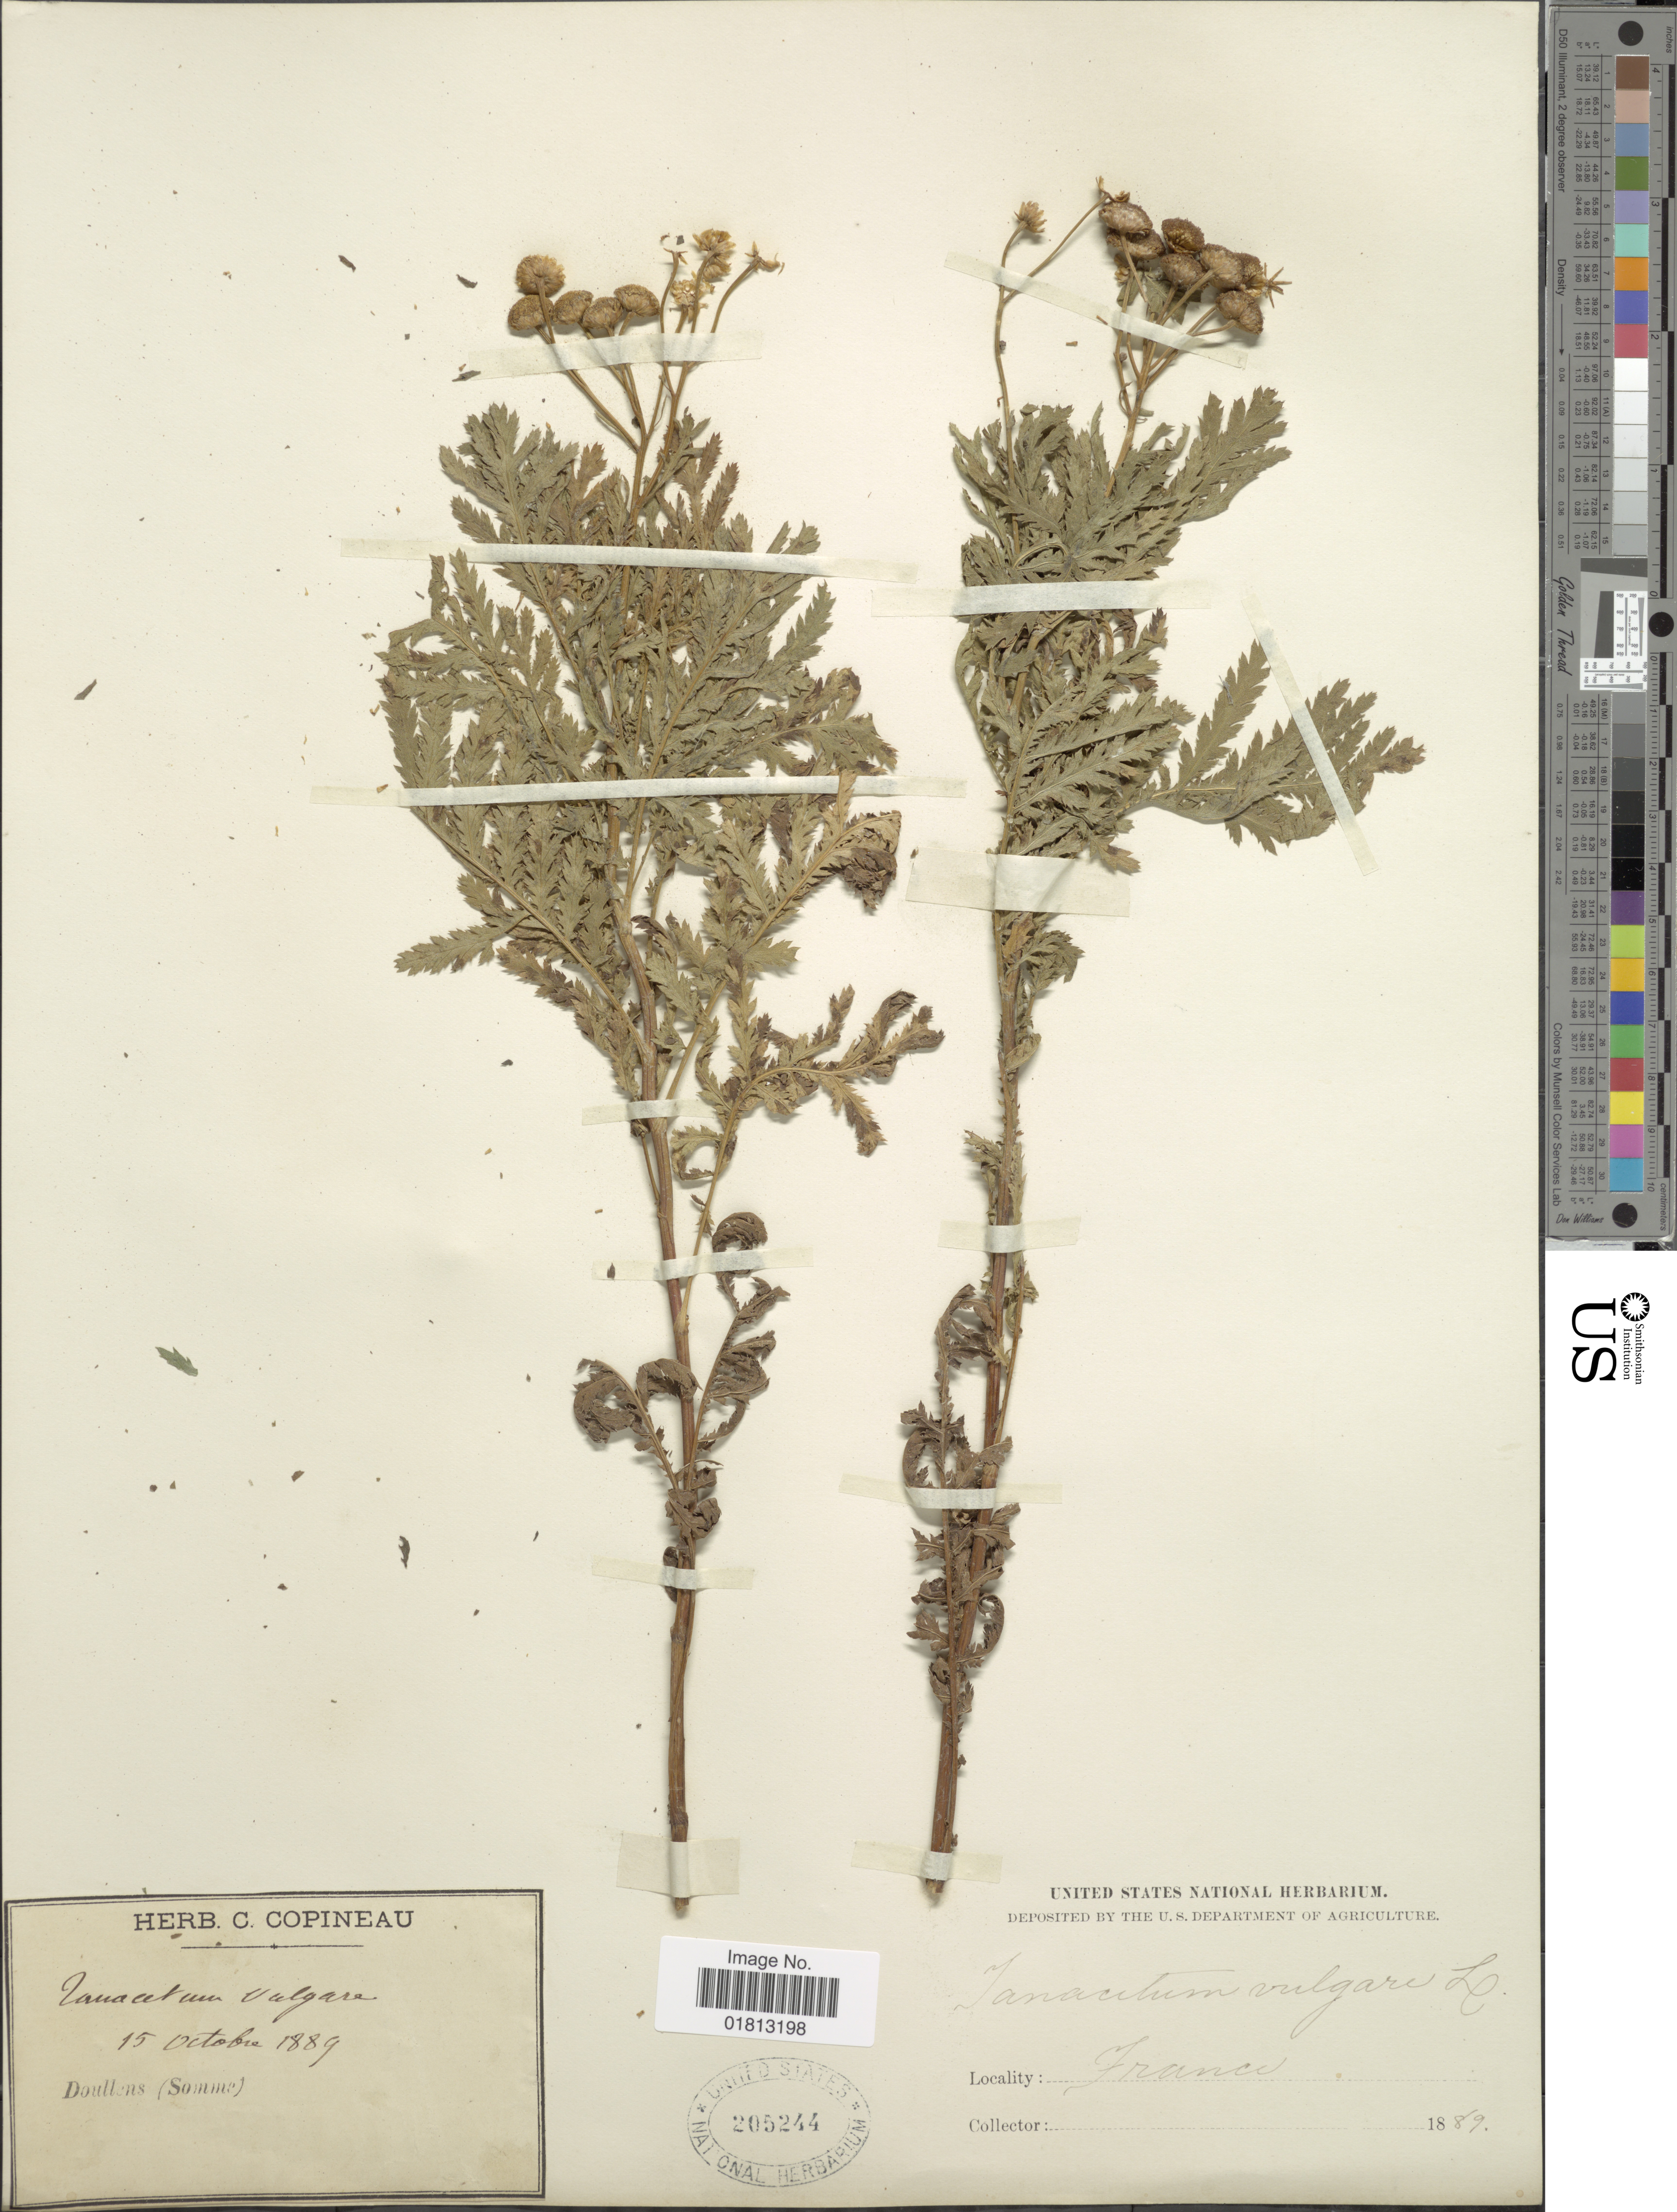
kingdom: Plantae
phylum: Tracheophyta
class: Magnoliopsida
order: Asterales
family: Asteraceae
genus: Tanacetum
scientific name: Tanacetum vulgare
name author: L.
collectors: ex herb. C. Copineau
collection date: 1889-10-15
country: France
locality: Doullens (Somme)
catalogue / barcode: US 205244